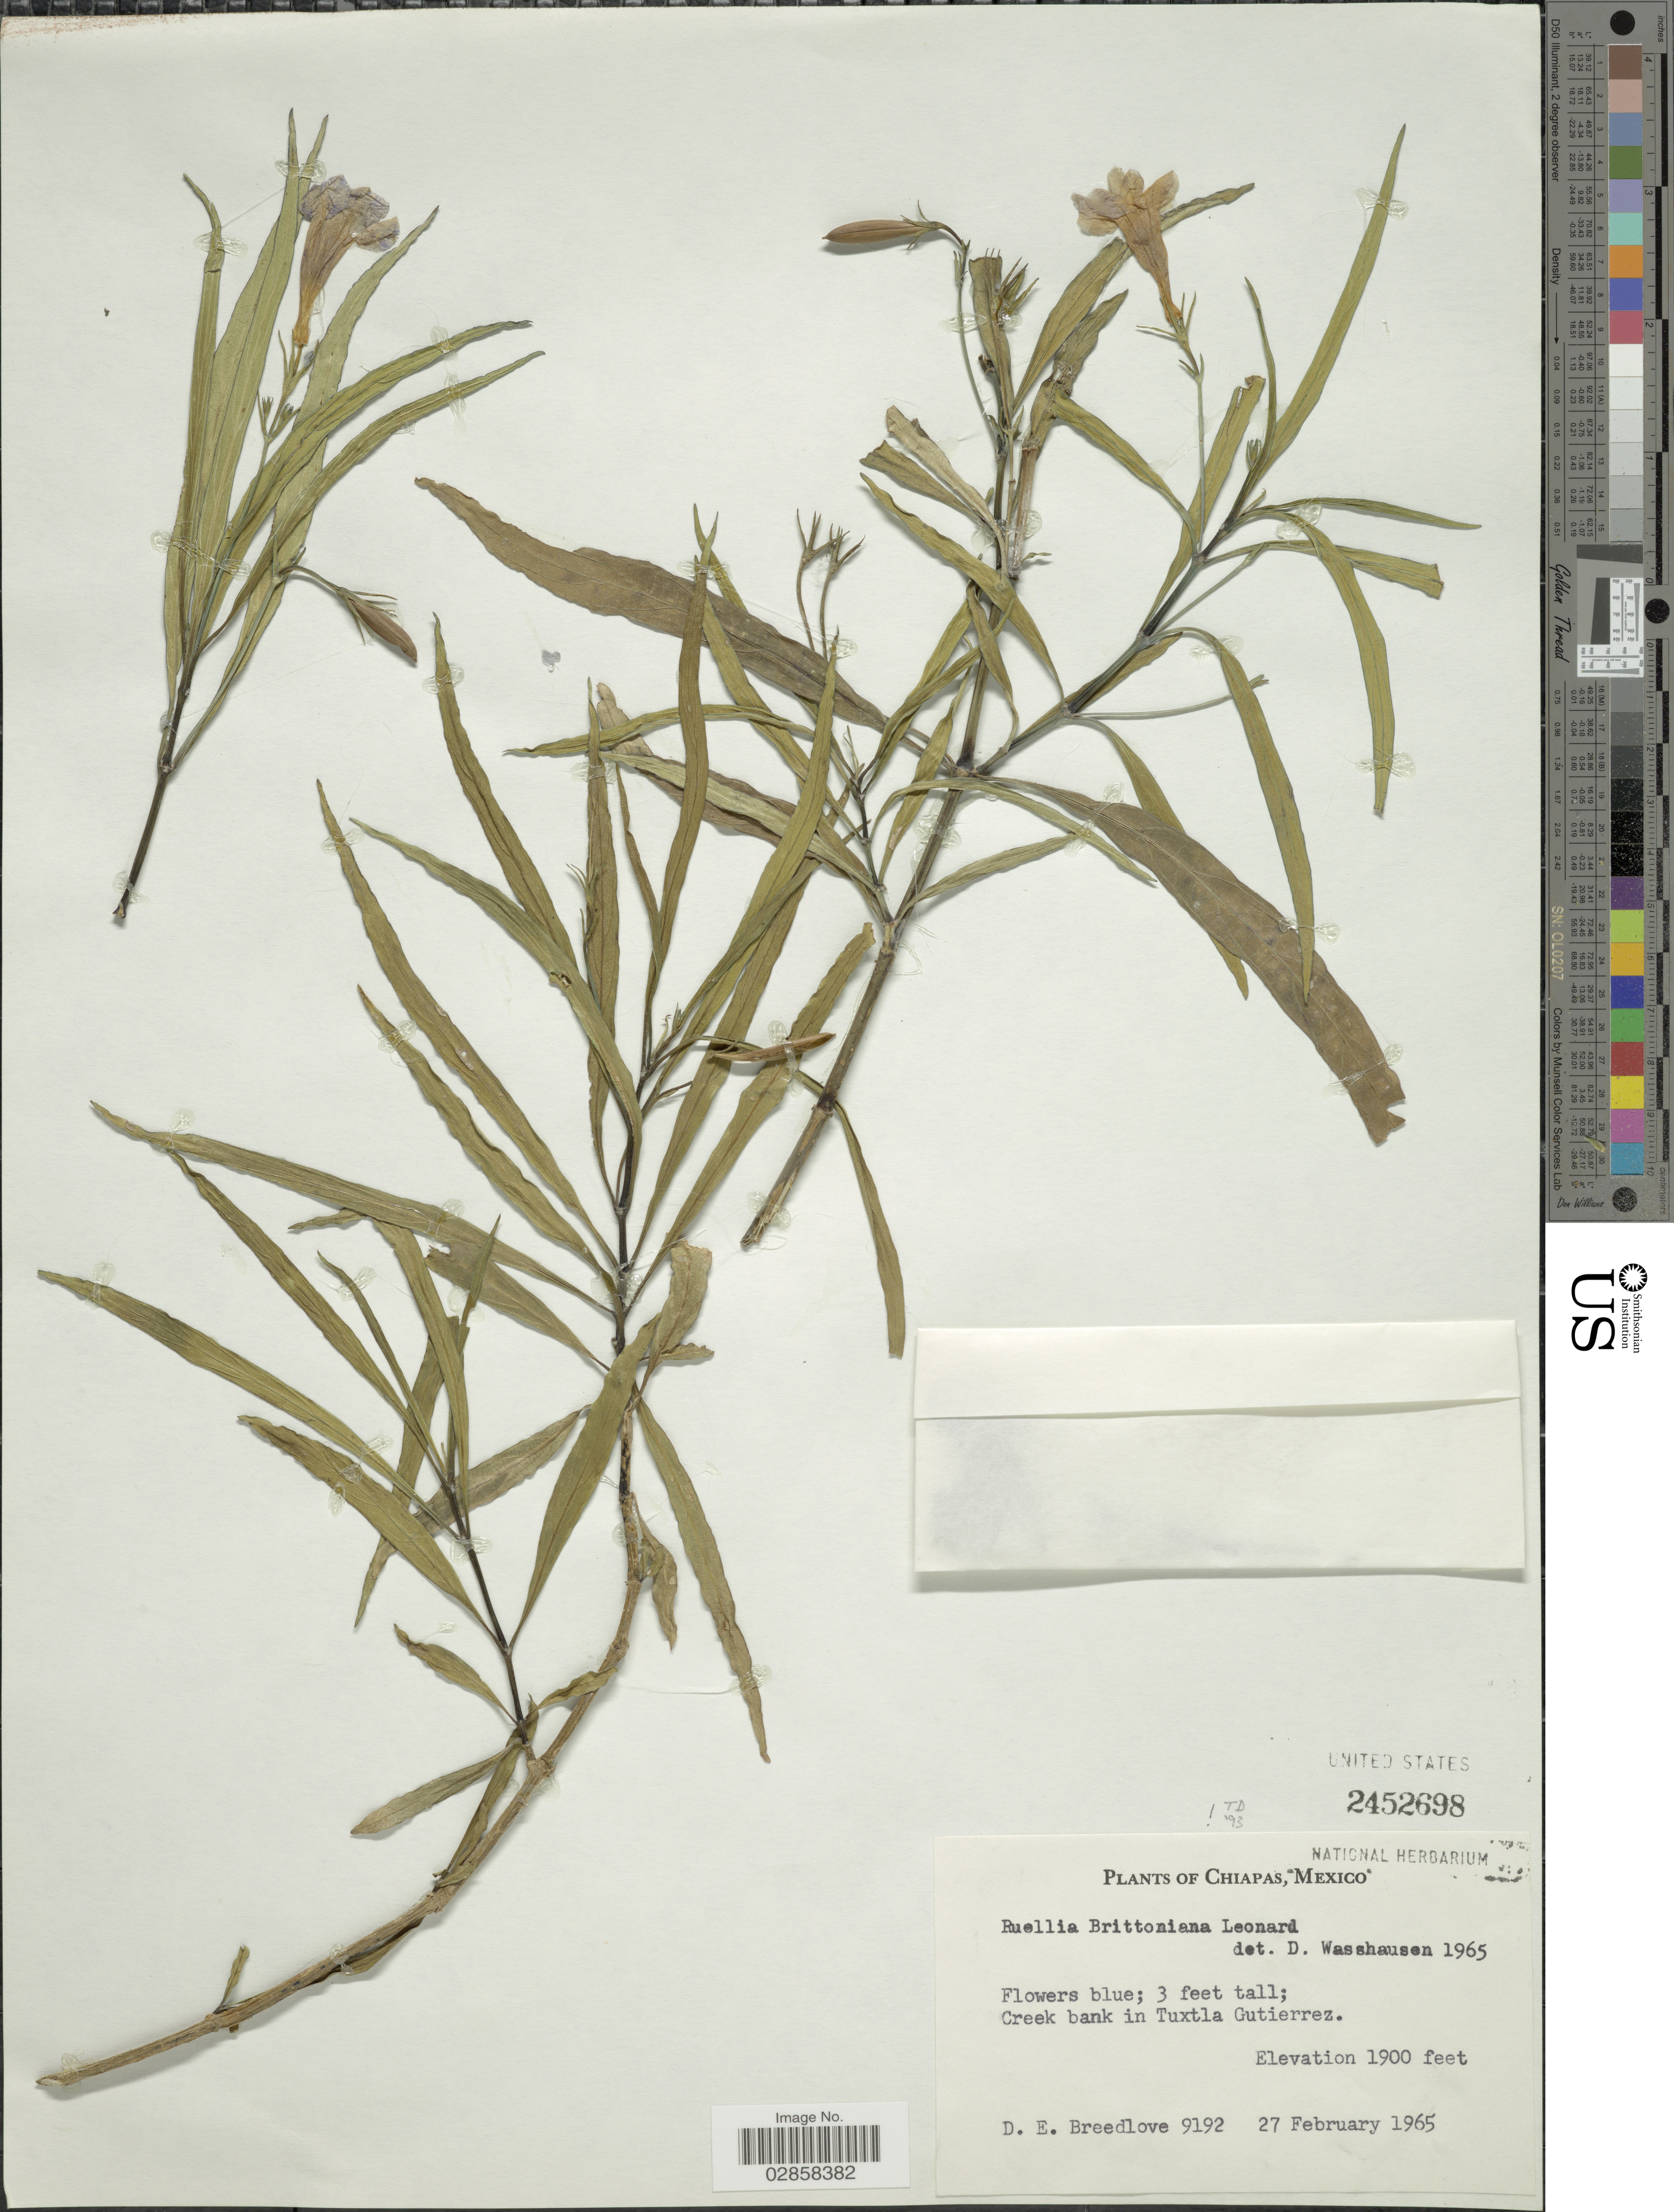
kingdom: Plantae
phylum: Tracheophyta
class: Magnoliopsida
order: Lamiales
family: Acanthaceae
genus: Ruellia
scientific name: Ruellia brittoniana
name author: Leonard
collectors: D. E. Breedlove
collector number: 9192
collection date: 1965-02-27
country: Mexico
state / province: Chiapas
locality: Creek bank in Tuxtla Gutierrez.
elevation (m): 579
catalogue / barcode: US 2452698